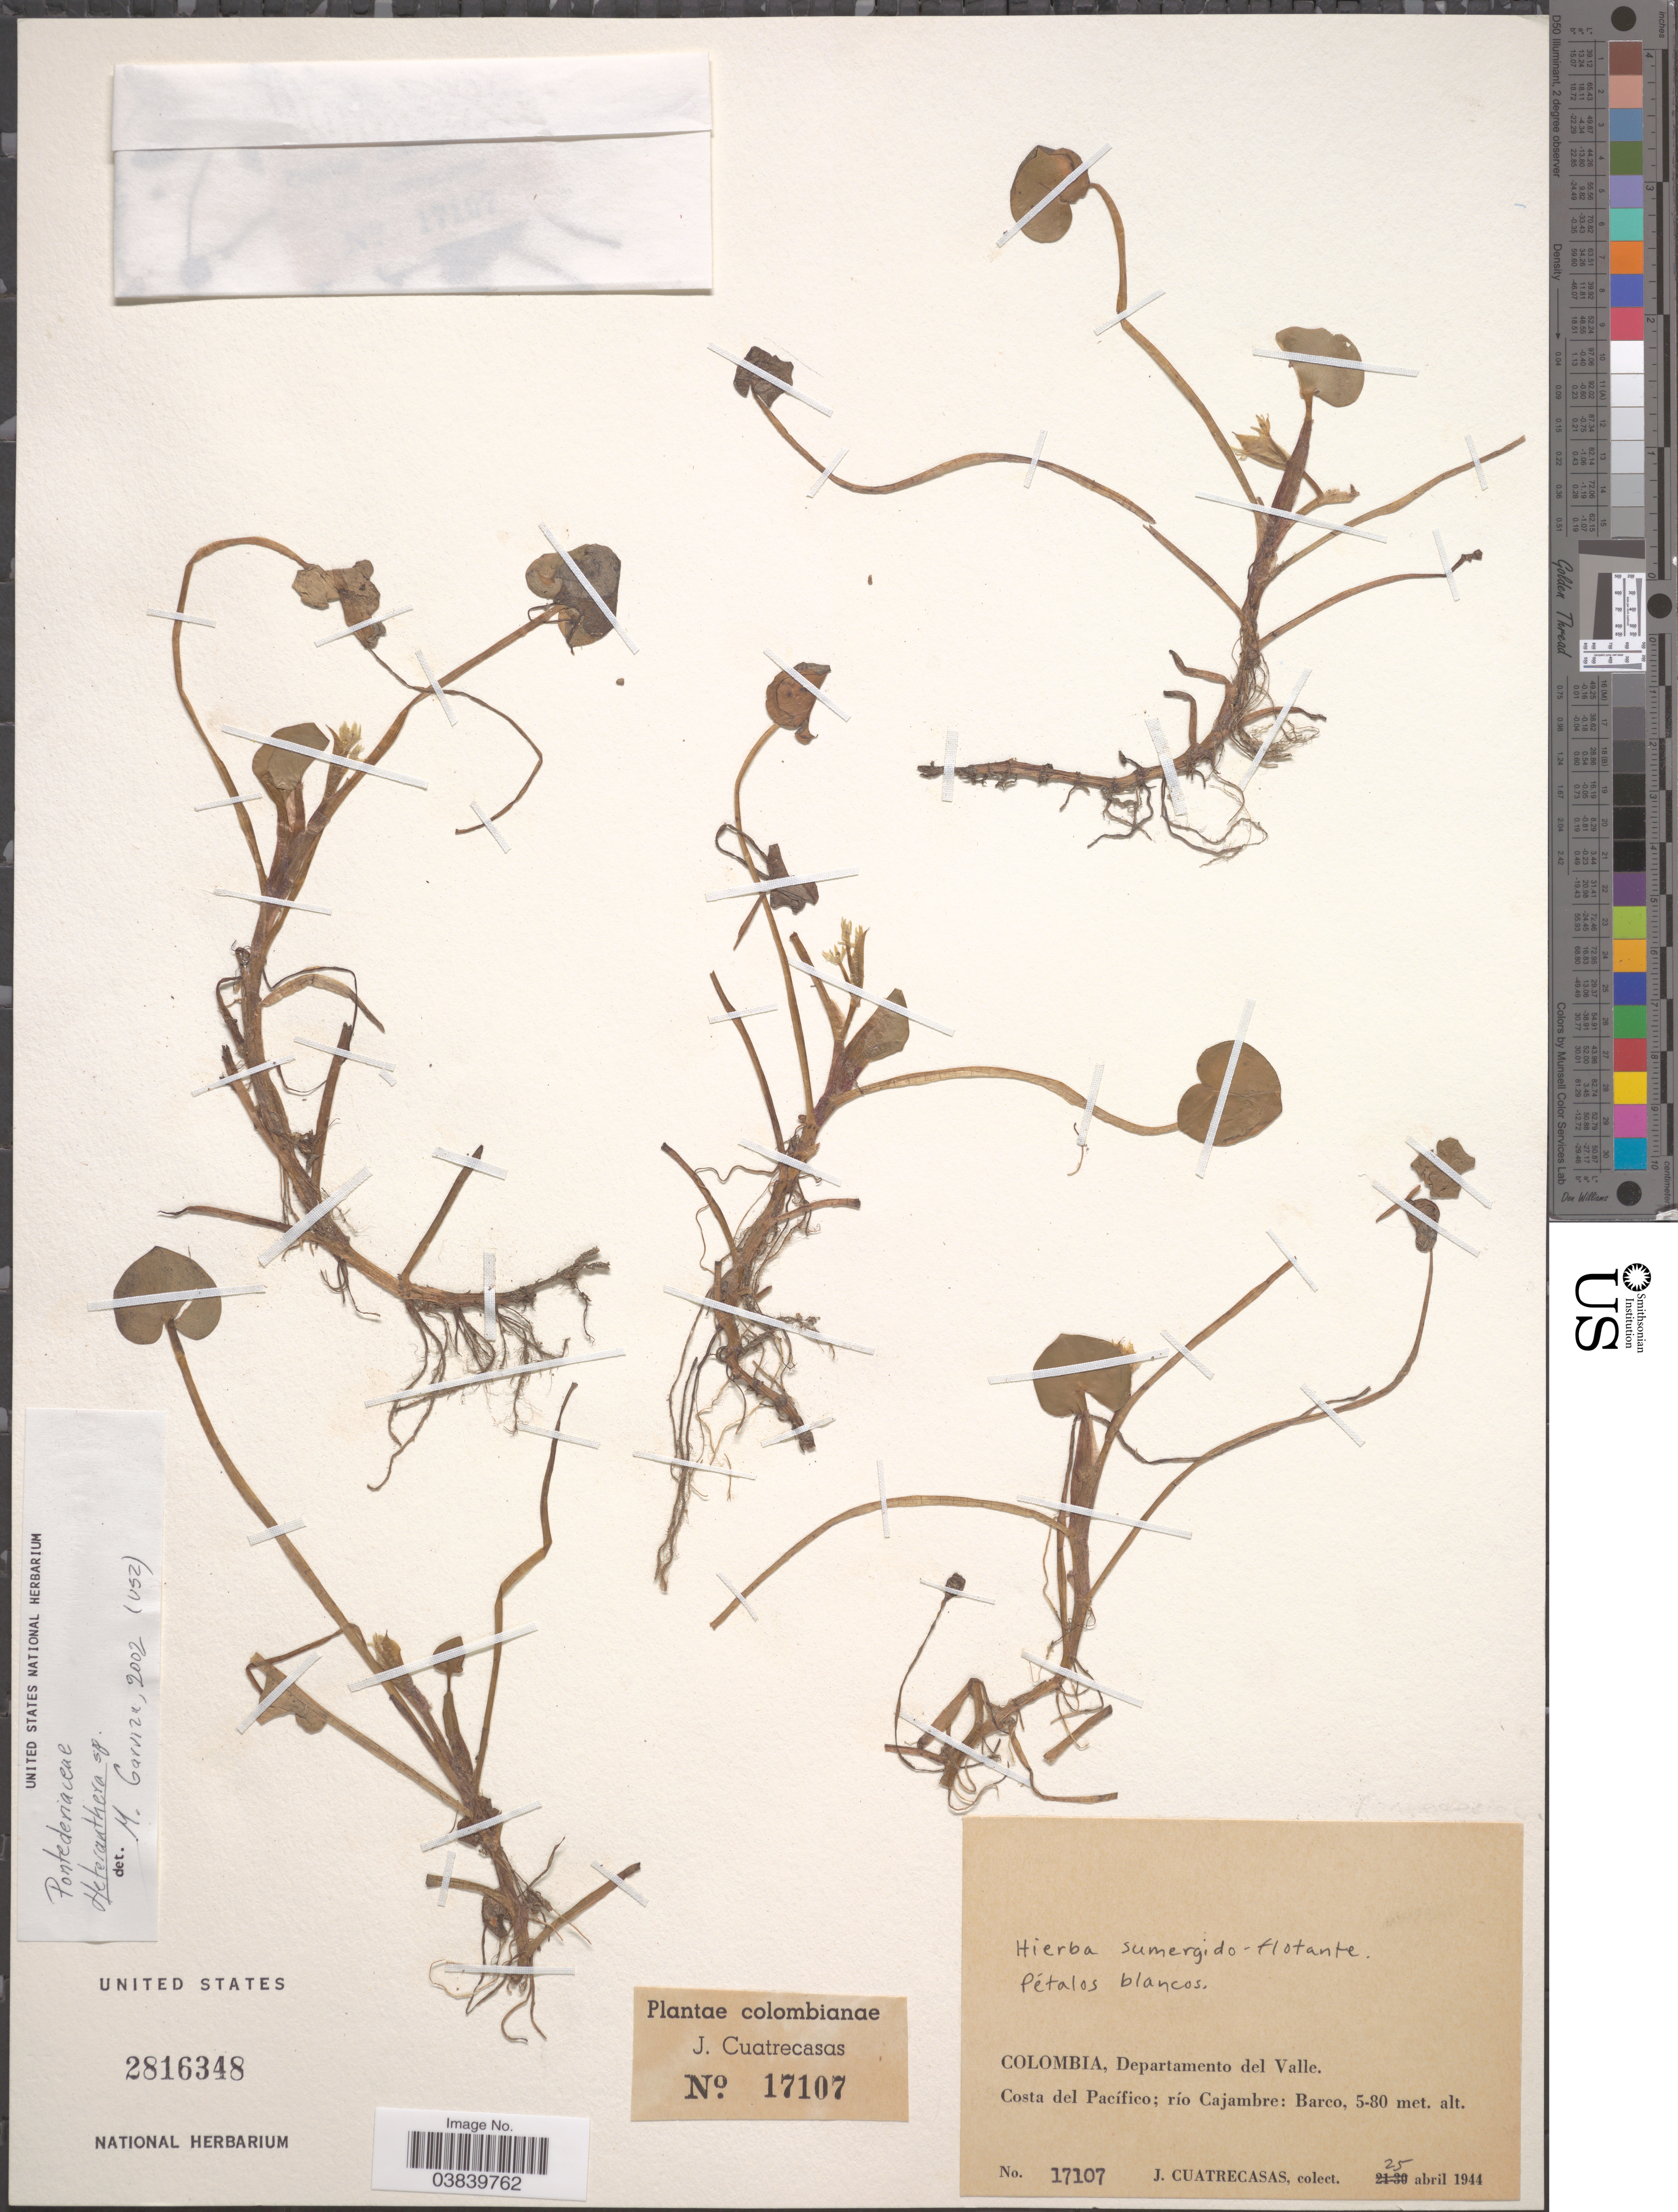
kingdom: Plantae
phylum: Tracheophyta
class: Liliopsida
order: Commelinales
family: Pontederiaceae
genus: Heteranthera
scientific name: Heteranthera sp.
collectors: J. Cuatrecasas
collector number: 17107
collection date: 1944-04-25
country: Colombia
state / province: Valle del Cauca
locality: Departamento del Valle. Casta del Pacífico; río Cajambre: Barco.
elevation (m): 5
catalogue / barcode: US 2816348